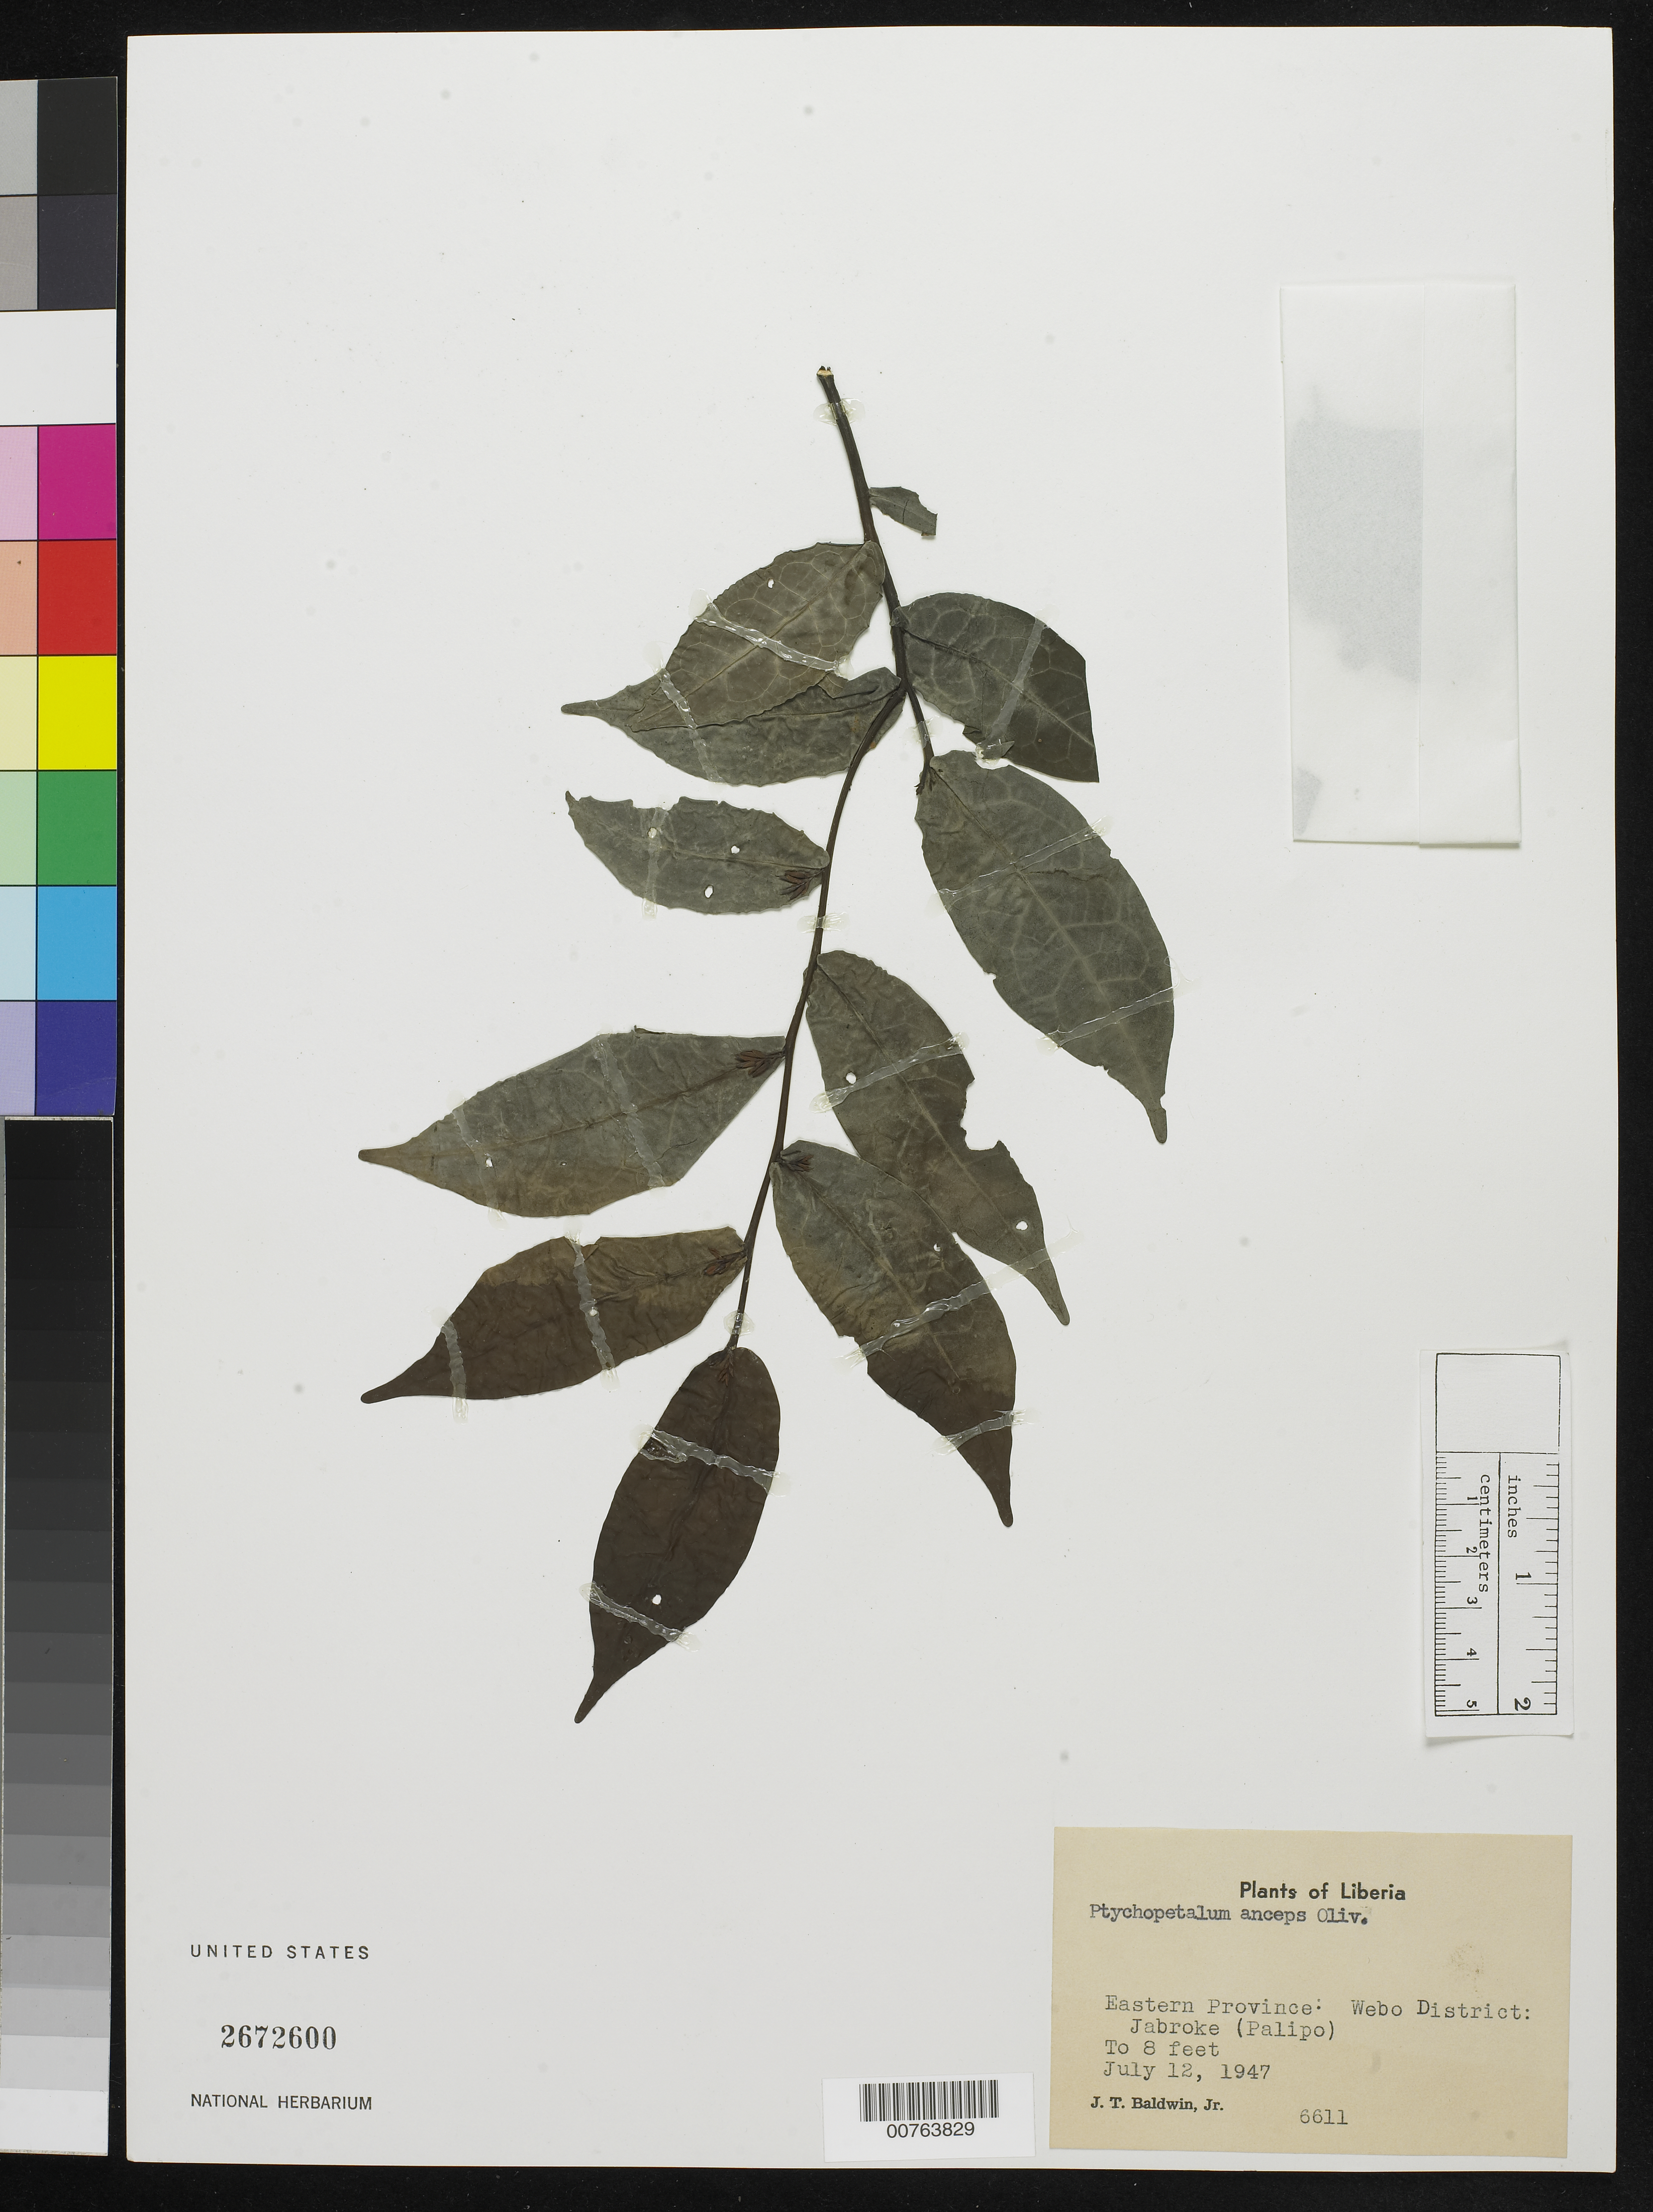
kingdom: Plantae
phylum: Tracheophyta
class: Magnoliopsida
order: Santalales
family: Olacaceae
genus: Ptychopetalum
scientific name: Ptychopetalum anceps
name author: Oliv.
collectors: J. T. Baldwin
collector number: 6611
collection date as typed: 12 Jul 1947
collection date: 1947-07-12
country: Liberia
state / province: River Gee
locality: Eastern Province: Webo District, Jabroke (Palipo)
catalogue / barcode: US 2672600